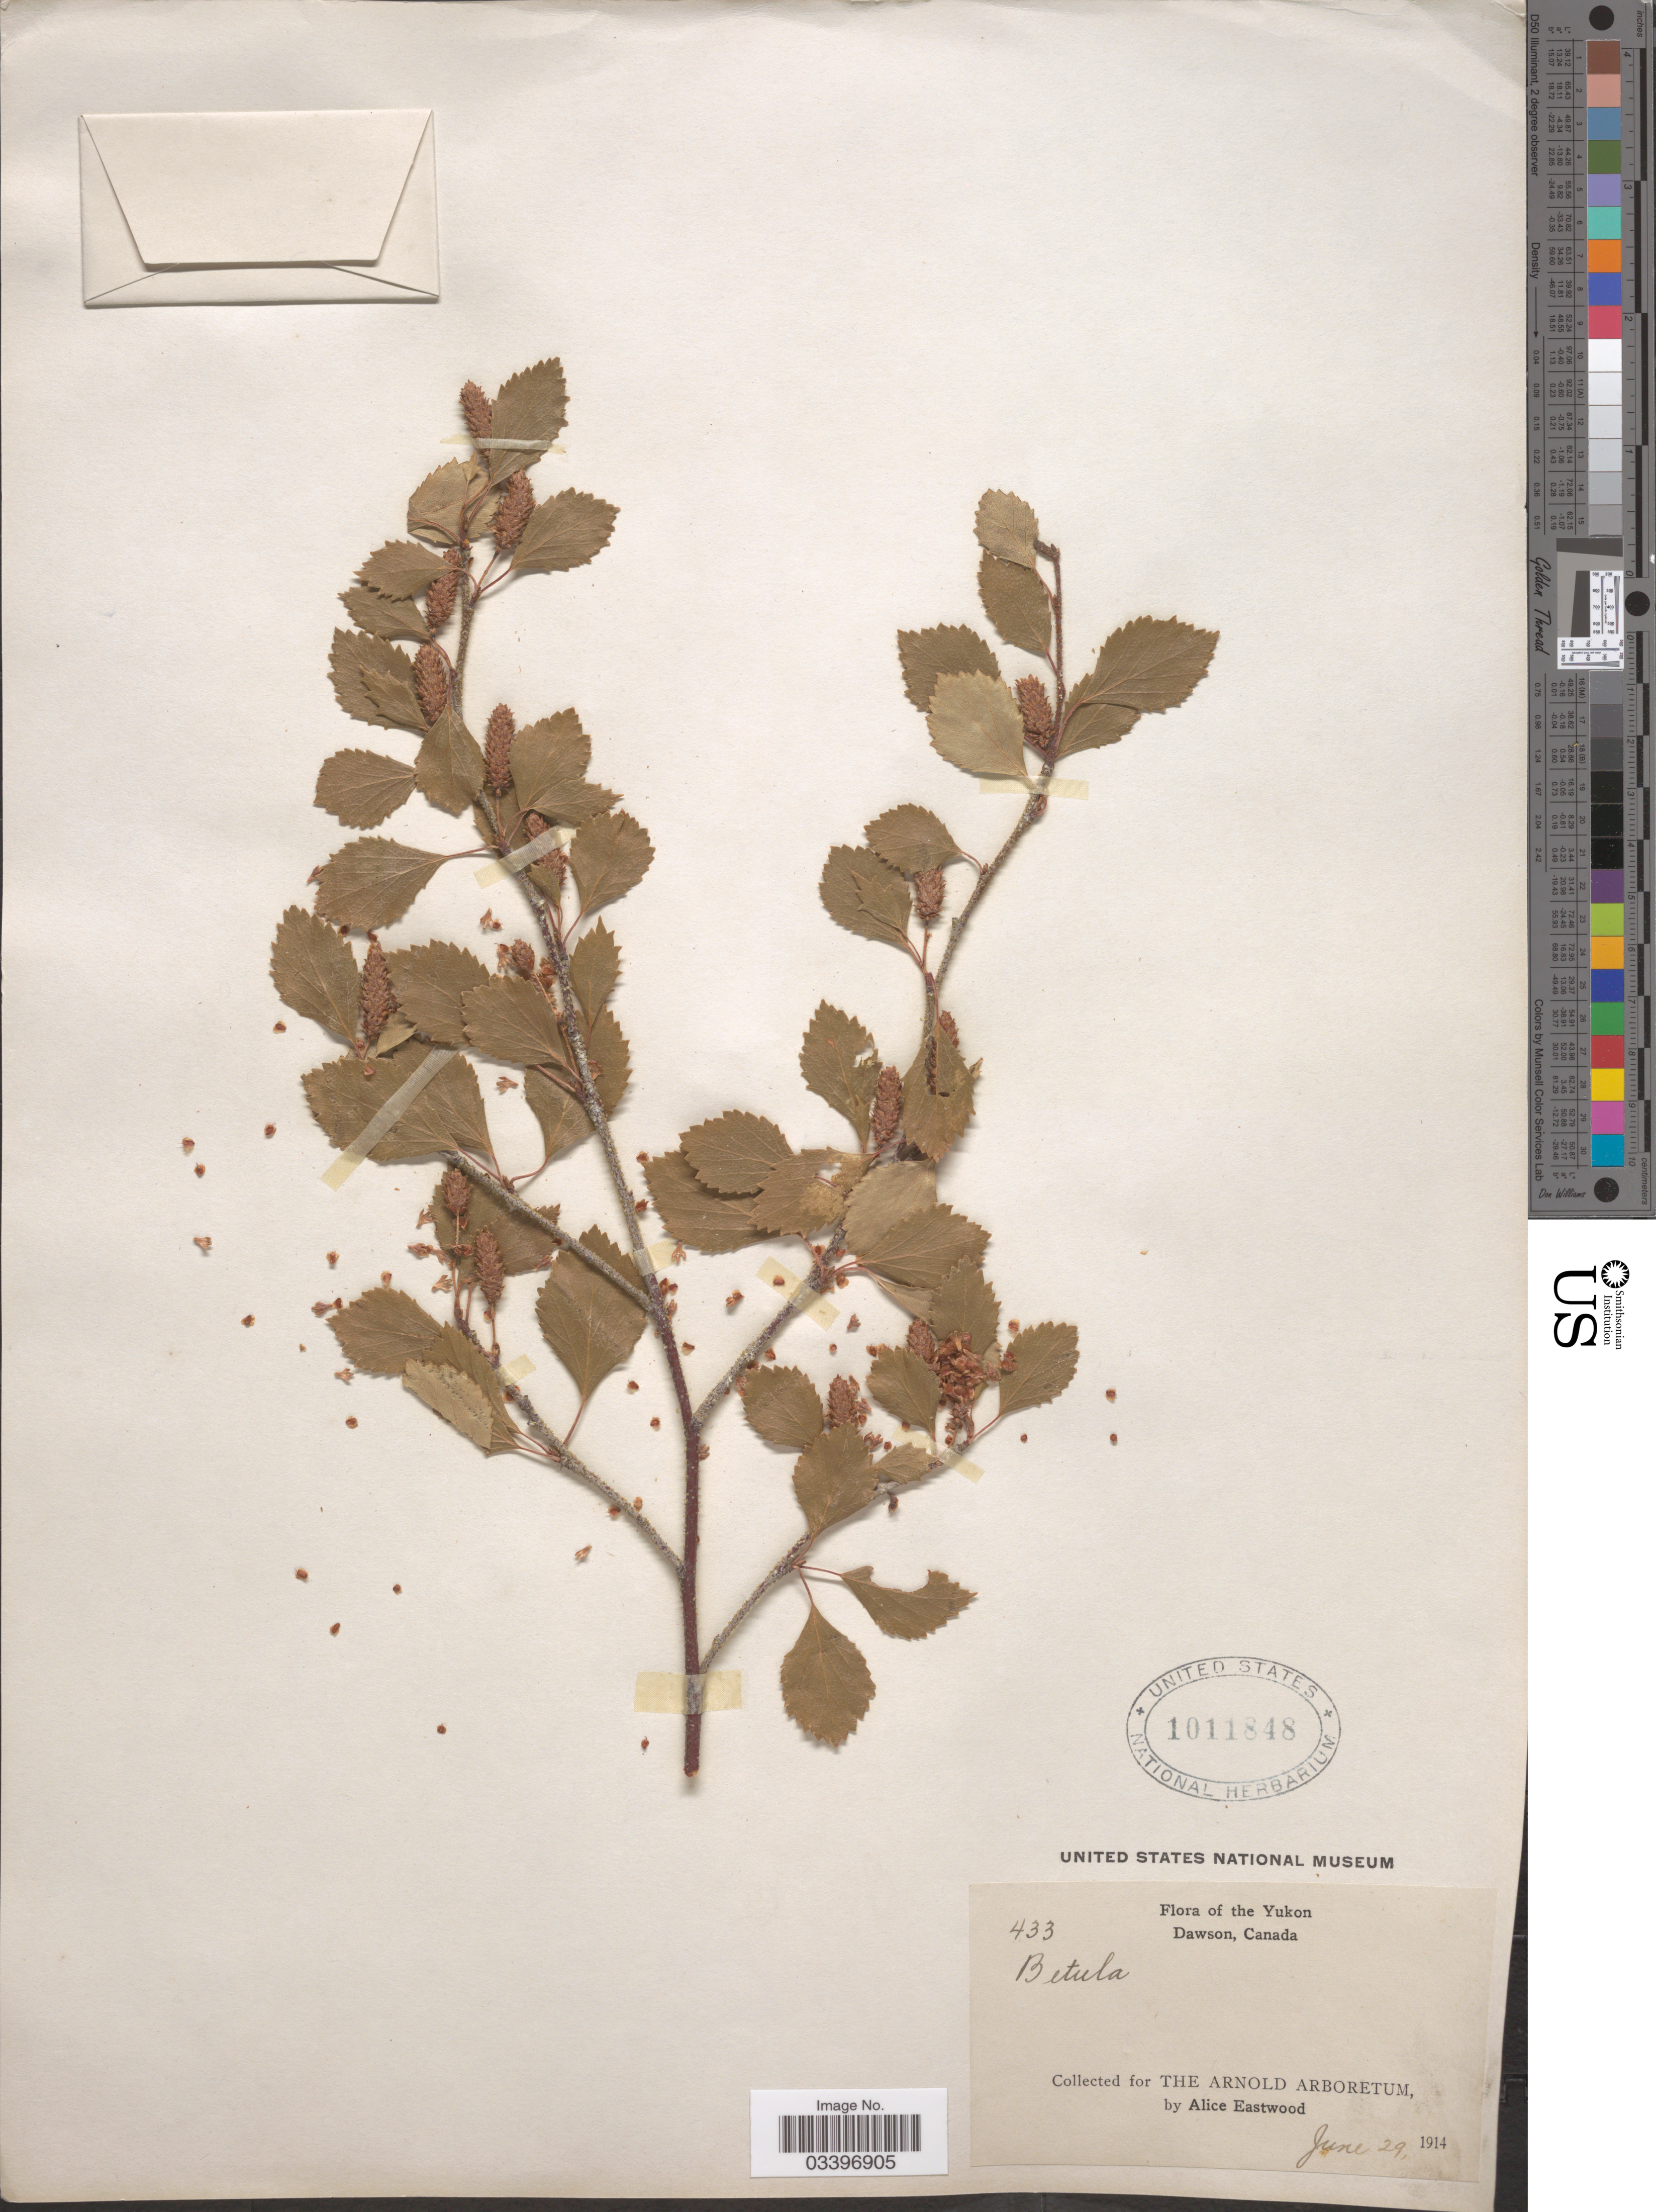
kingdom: Plantae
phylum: Tracheophyta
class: Magnoliopsida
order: Fagales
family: Betulaceae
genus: Betula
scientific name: Betula sp.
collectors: A. Eastwood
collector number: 433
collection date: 1914-06-29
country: Canada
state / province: Yukon Territory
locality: Yukon. Dawson.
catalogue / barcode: US 1011848